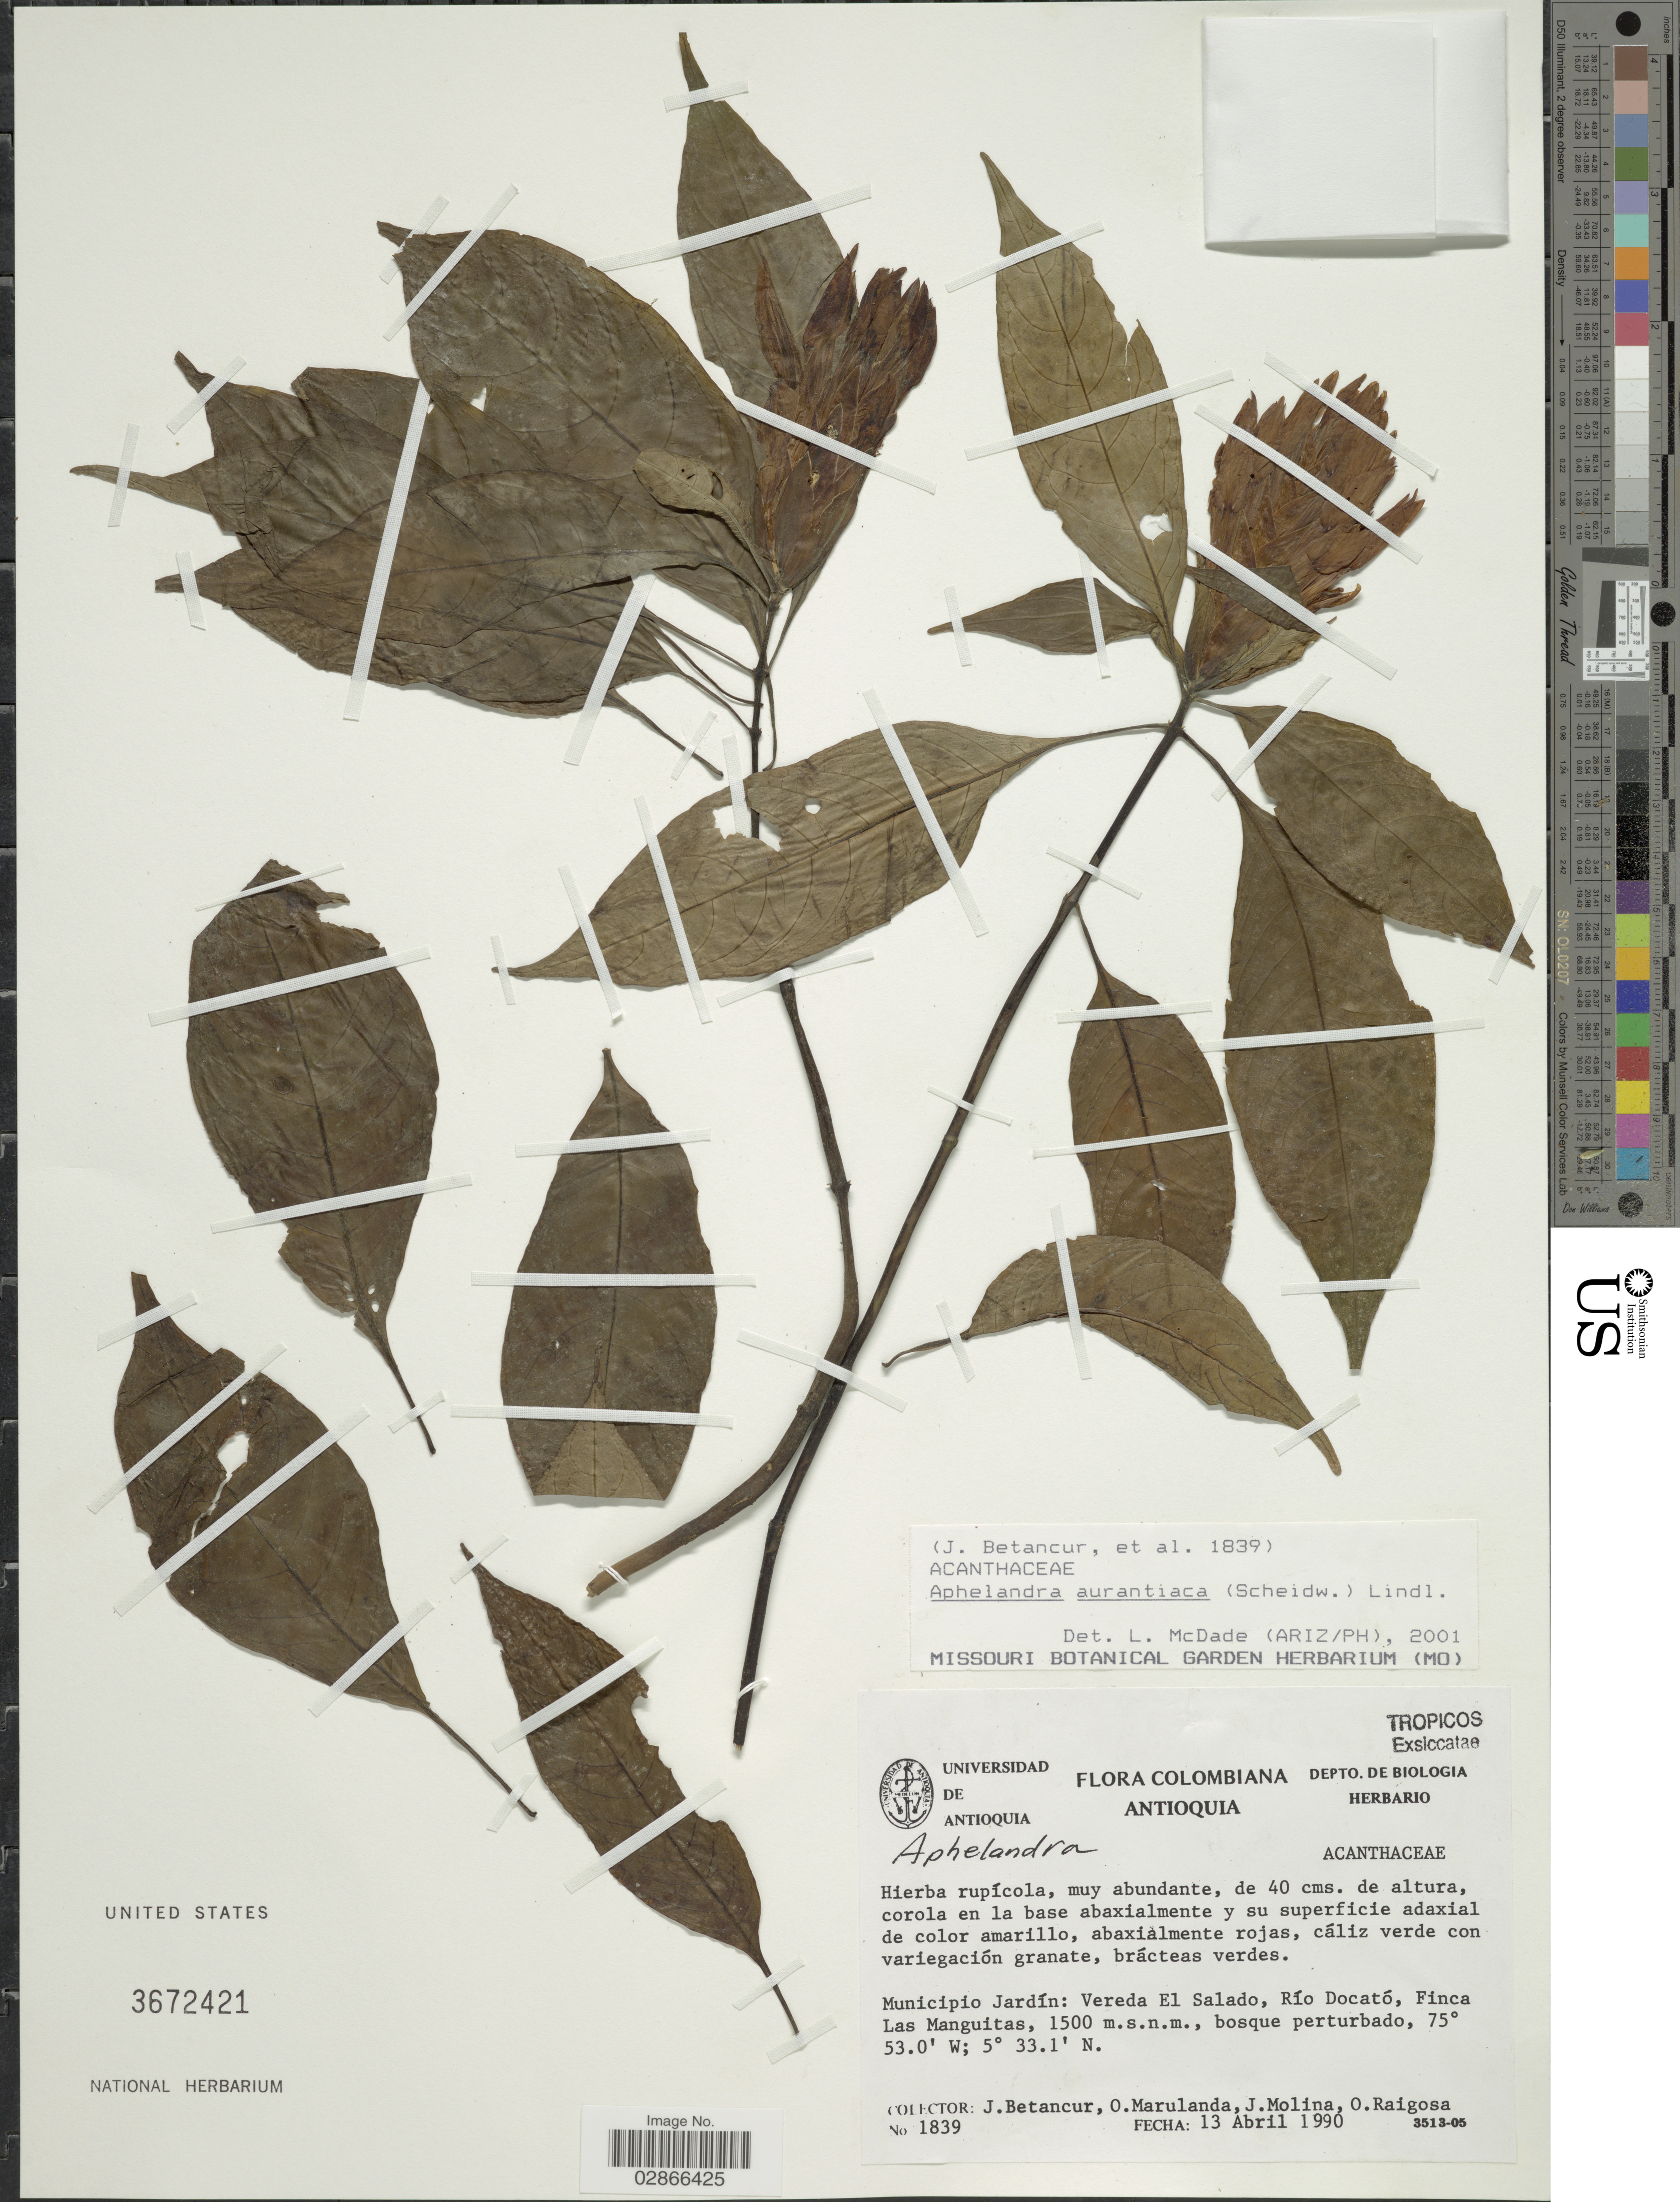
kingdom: Plantae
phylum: Tracheophyta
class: Magnoliopsida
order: Lamiales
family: Acanthaceae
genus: Aphelandra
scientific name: Aphelandra aurantiaca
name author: (Scheidw.) Lindl.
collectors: J. Betancur, O. Marulanda, J. Molina & O. Raigosa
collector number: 1839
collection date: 1990-04-13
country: Colombia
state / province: Antioquia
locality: Municipio Jardín: Vereda El Salado, Río Docató, Finca Las Manguitas.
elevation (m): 1500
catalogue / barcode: US 3672421